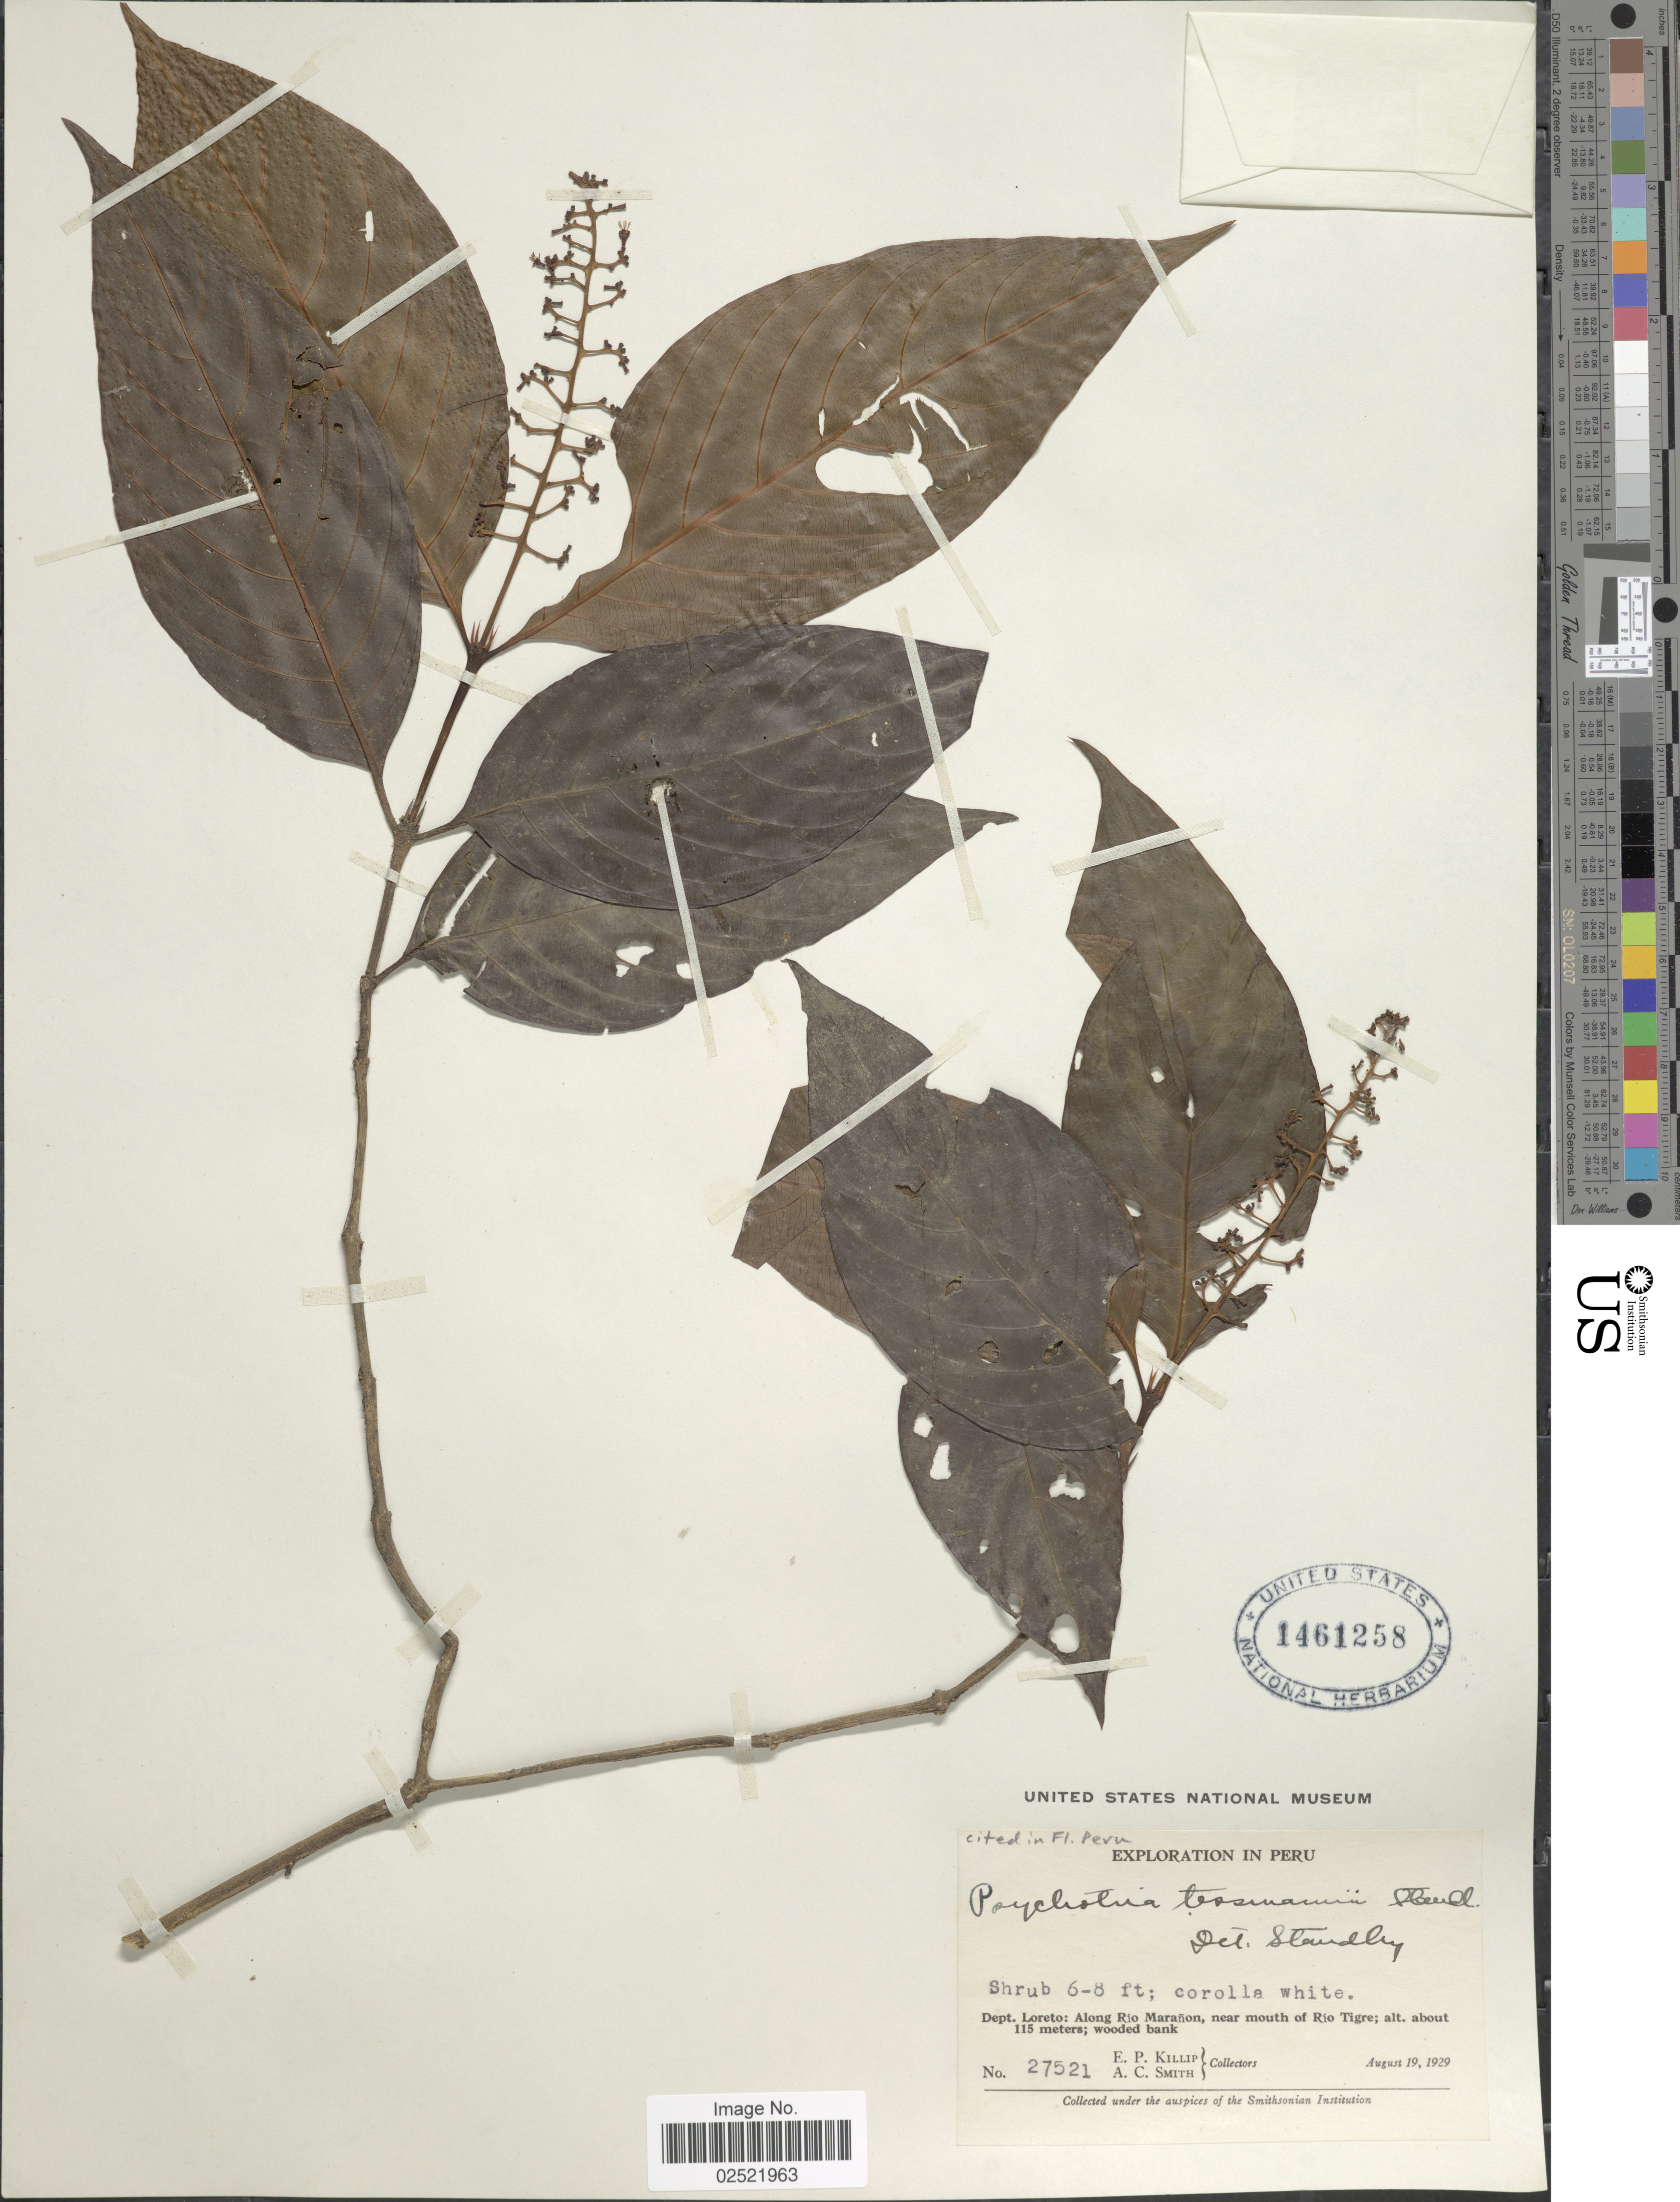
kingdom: Plantae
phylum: Tracheophyta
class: Magnoliopsida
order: Gentianales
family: Rubiaceae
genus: Psychotria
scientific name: Psychotria tessmannii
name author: Standl.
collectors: E. P. Killip & A. C. Smith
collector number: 27521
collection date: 1929-08-19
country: Peru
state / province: Loreto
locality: Along Rio Maranon, near mouth of Rio Tigre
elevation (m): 115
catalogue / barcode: US 1461258